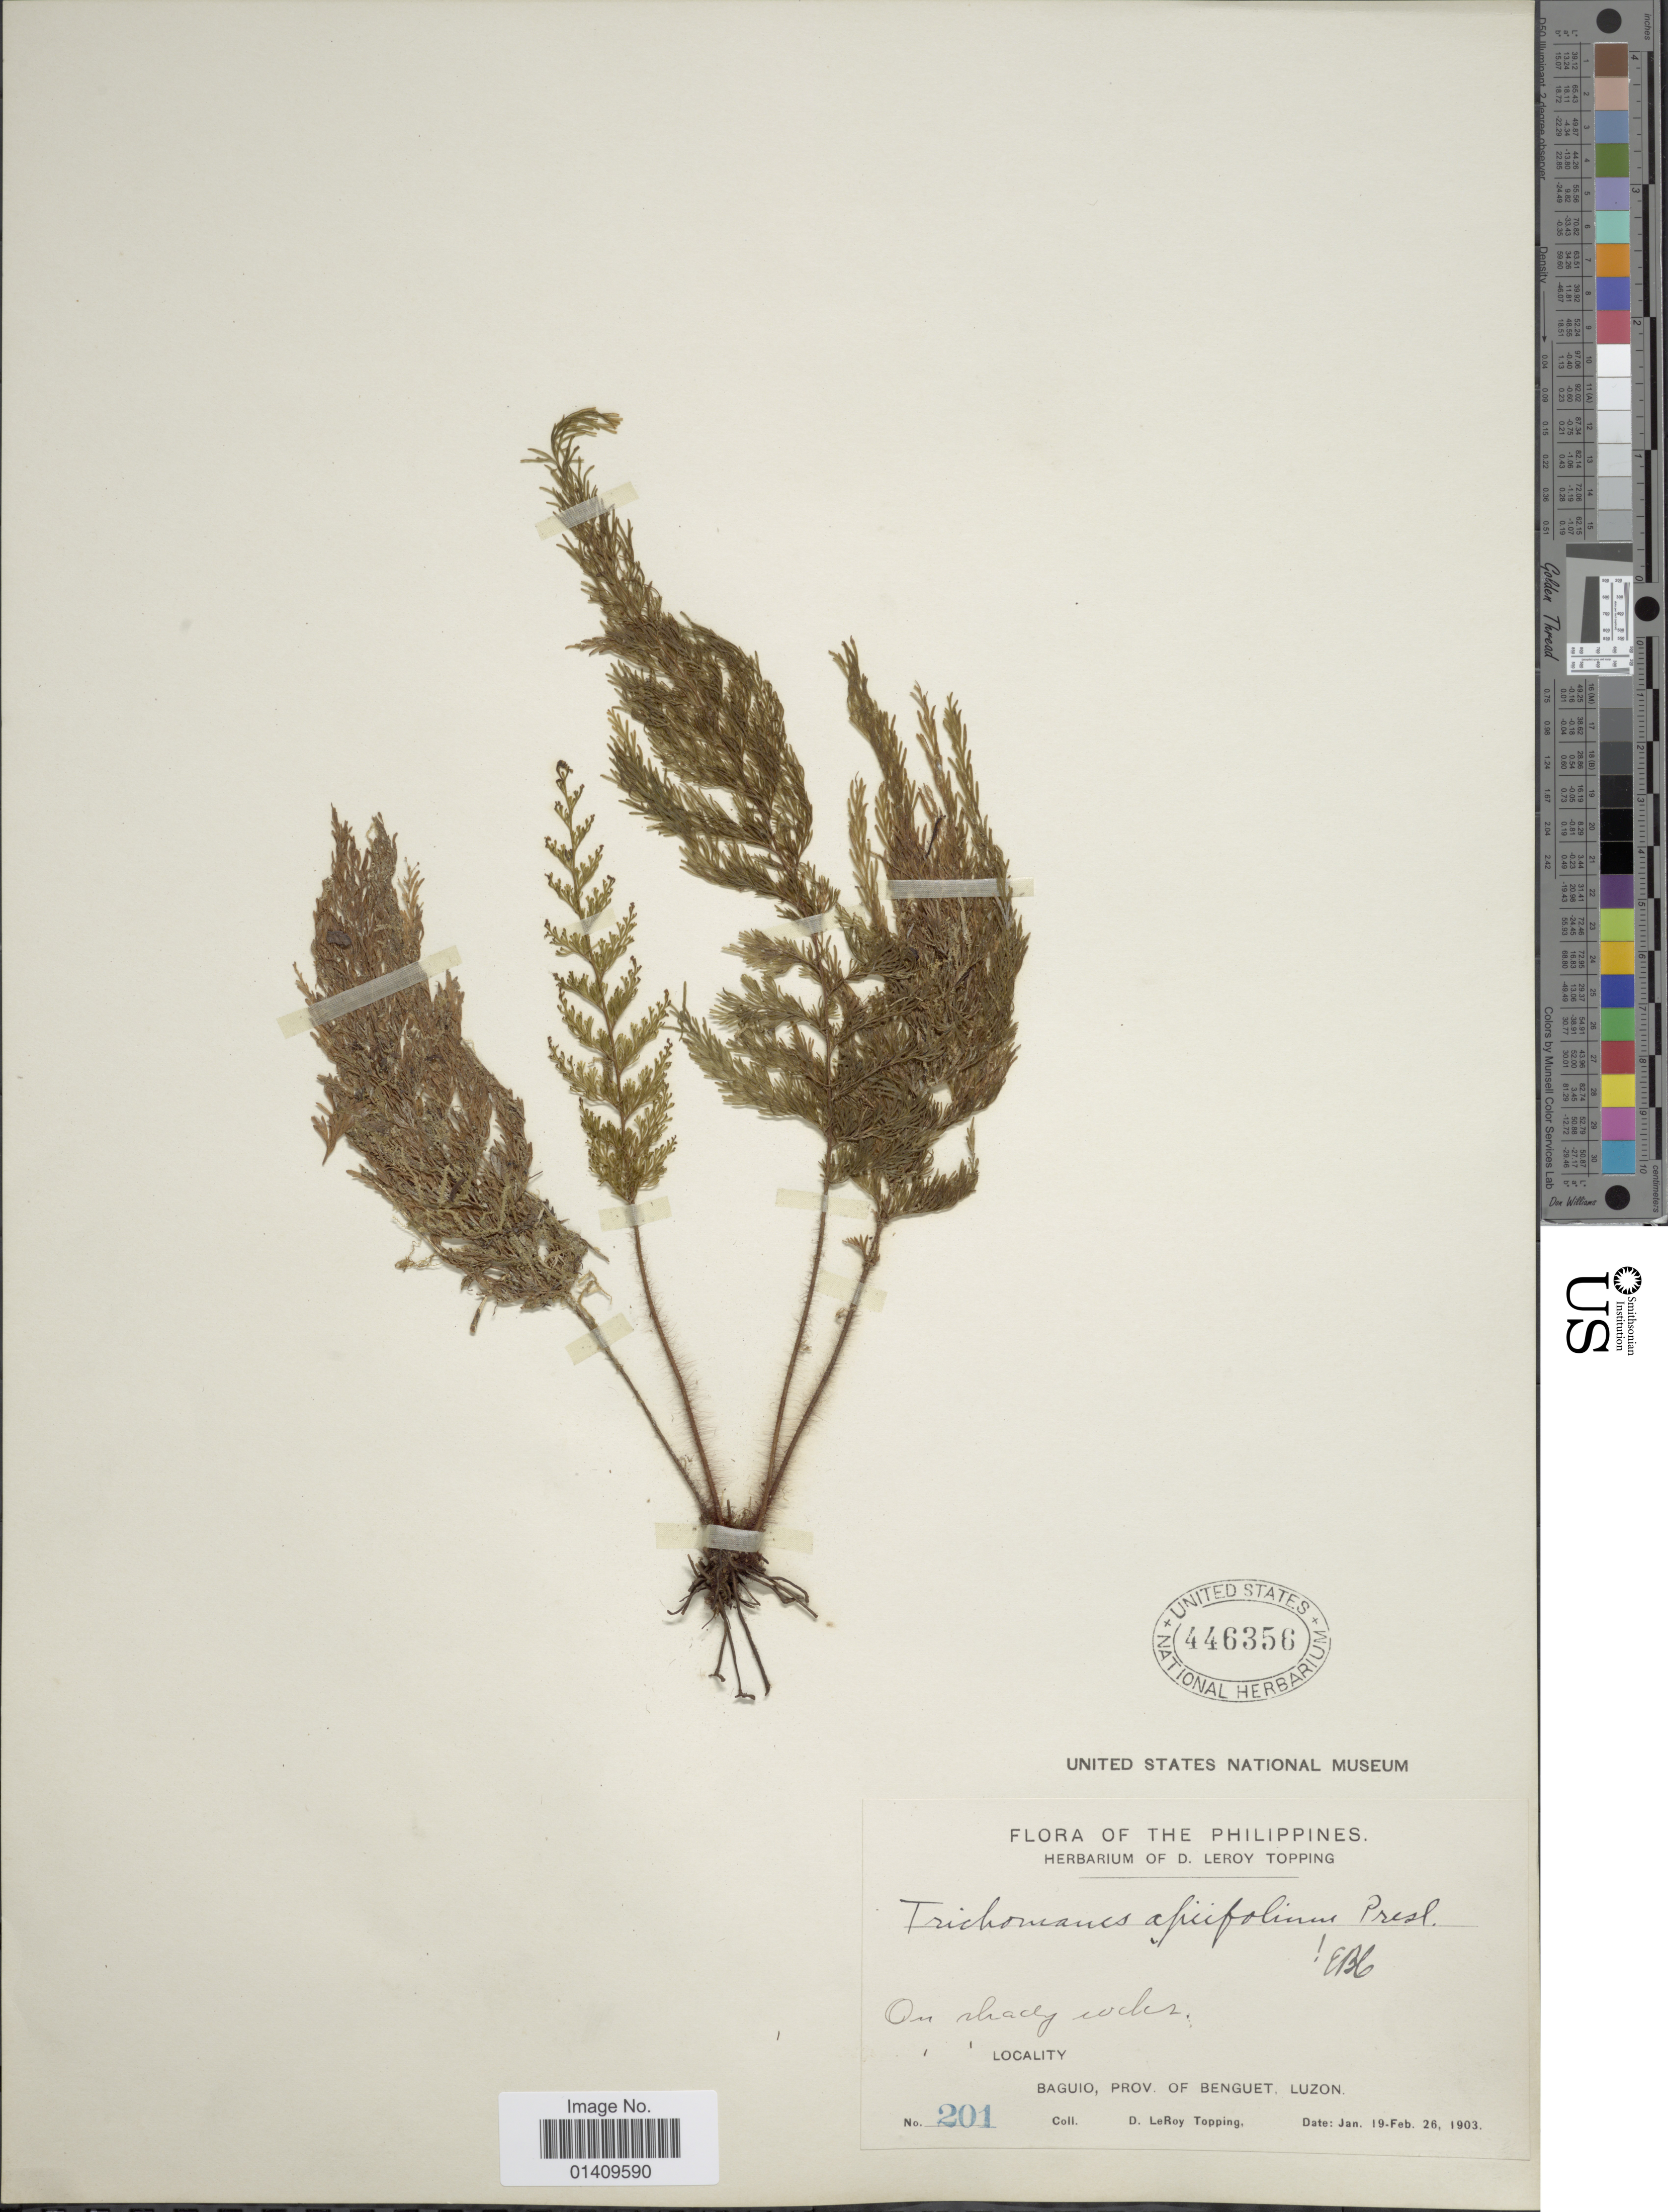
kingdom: Plantae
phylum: Tracheophyta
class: Polypodiopsida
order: Hymenophyllales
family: Hymenophyllaceae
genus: Callistopteris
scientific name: Callistopteris apiifolia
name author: (C. Presl) Copel.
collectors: D. L. Topping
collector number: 201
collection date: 1903-01-19/1903-02-26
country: Philippines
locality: Baguio, Prov. of Benguet, Luzon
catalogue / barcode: US 446356